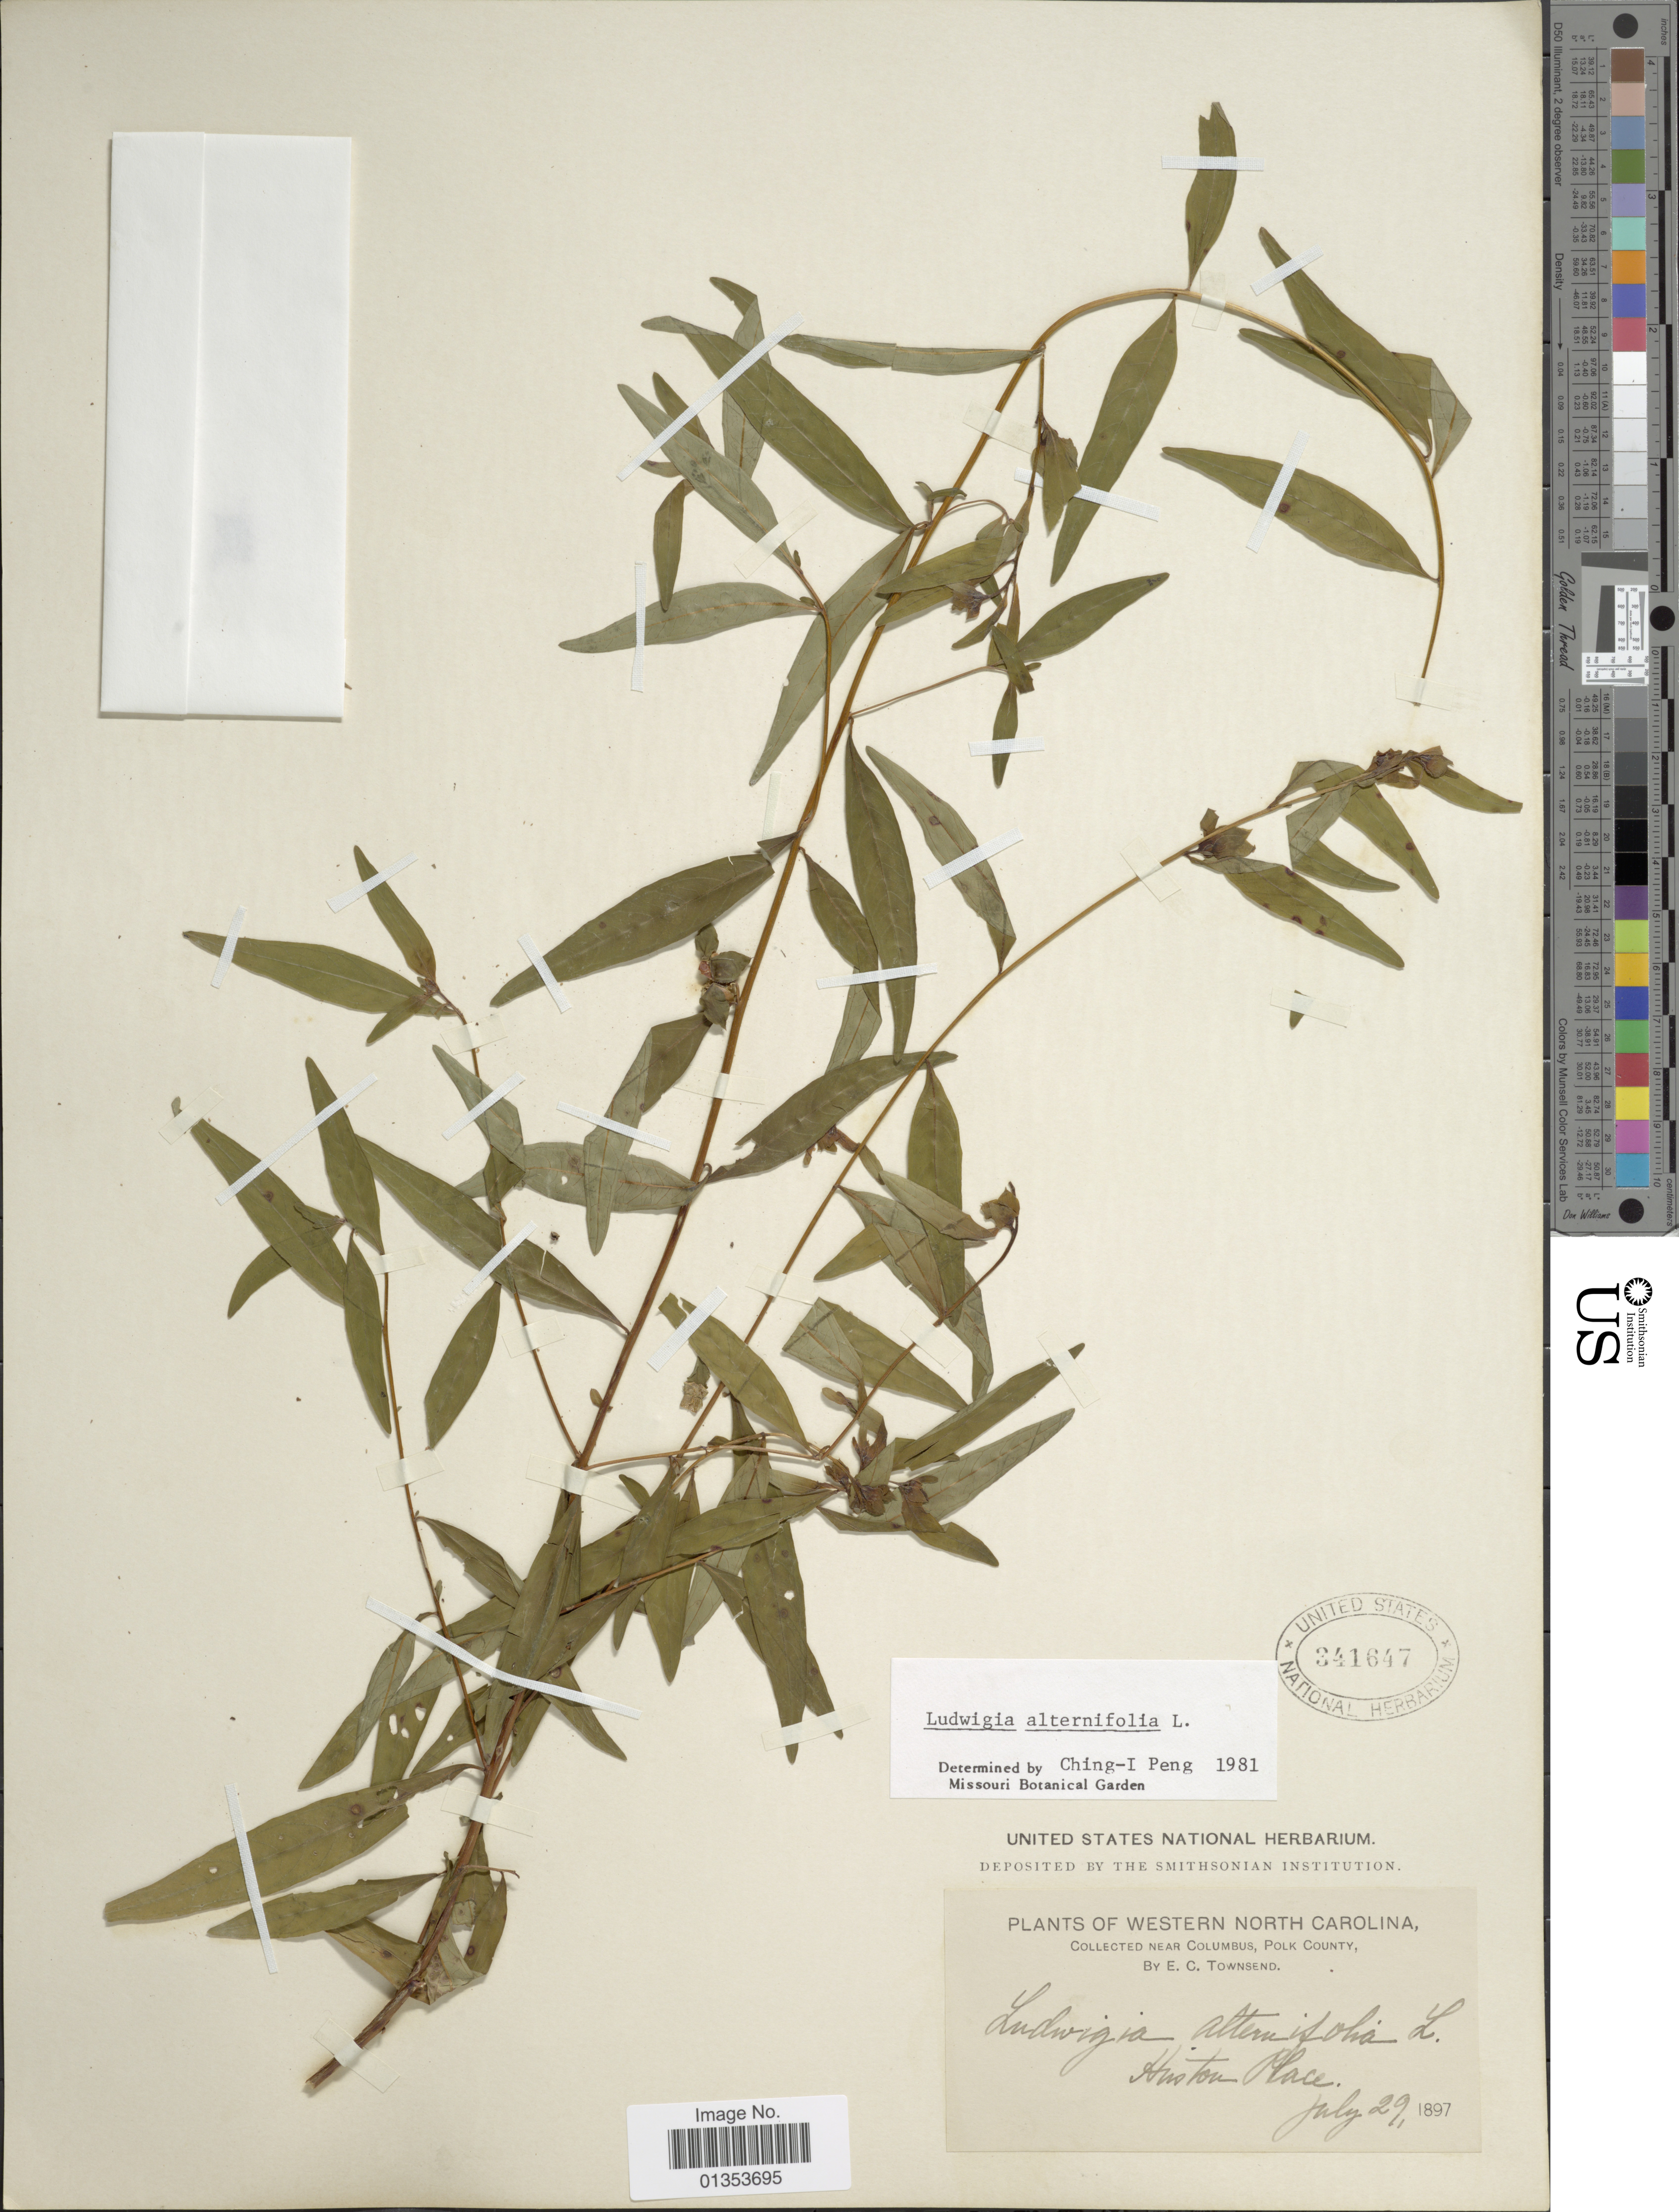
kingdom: Plantae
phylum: Tracheophyta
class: Magnoliopsida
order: Myrtales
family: Onagraceae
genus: Ludwigia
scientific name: Ludwigia alternifolia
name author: L.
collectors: E. C. Townsend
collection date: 1897-07-29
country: United States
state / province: North Carolina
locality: Near Columbus, Polk County, Huston Place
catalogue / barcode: US 341647